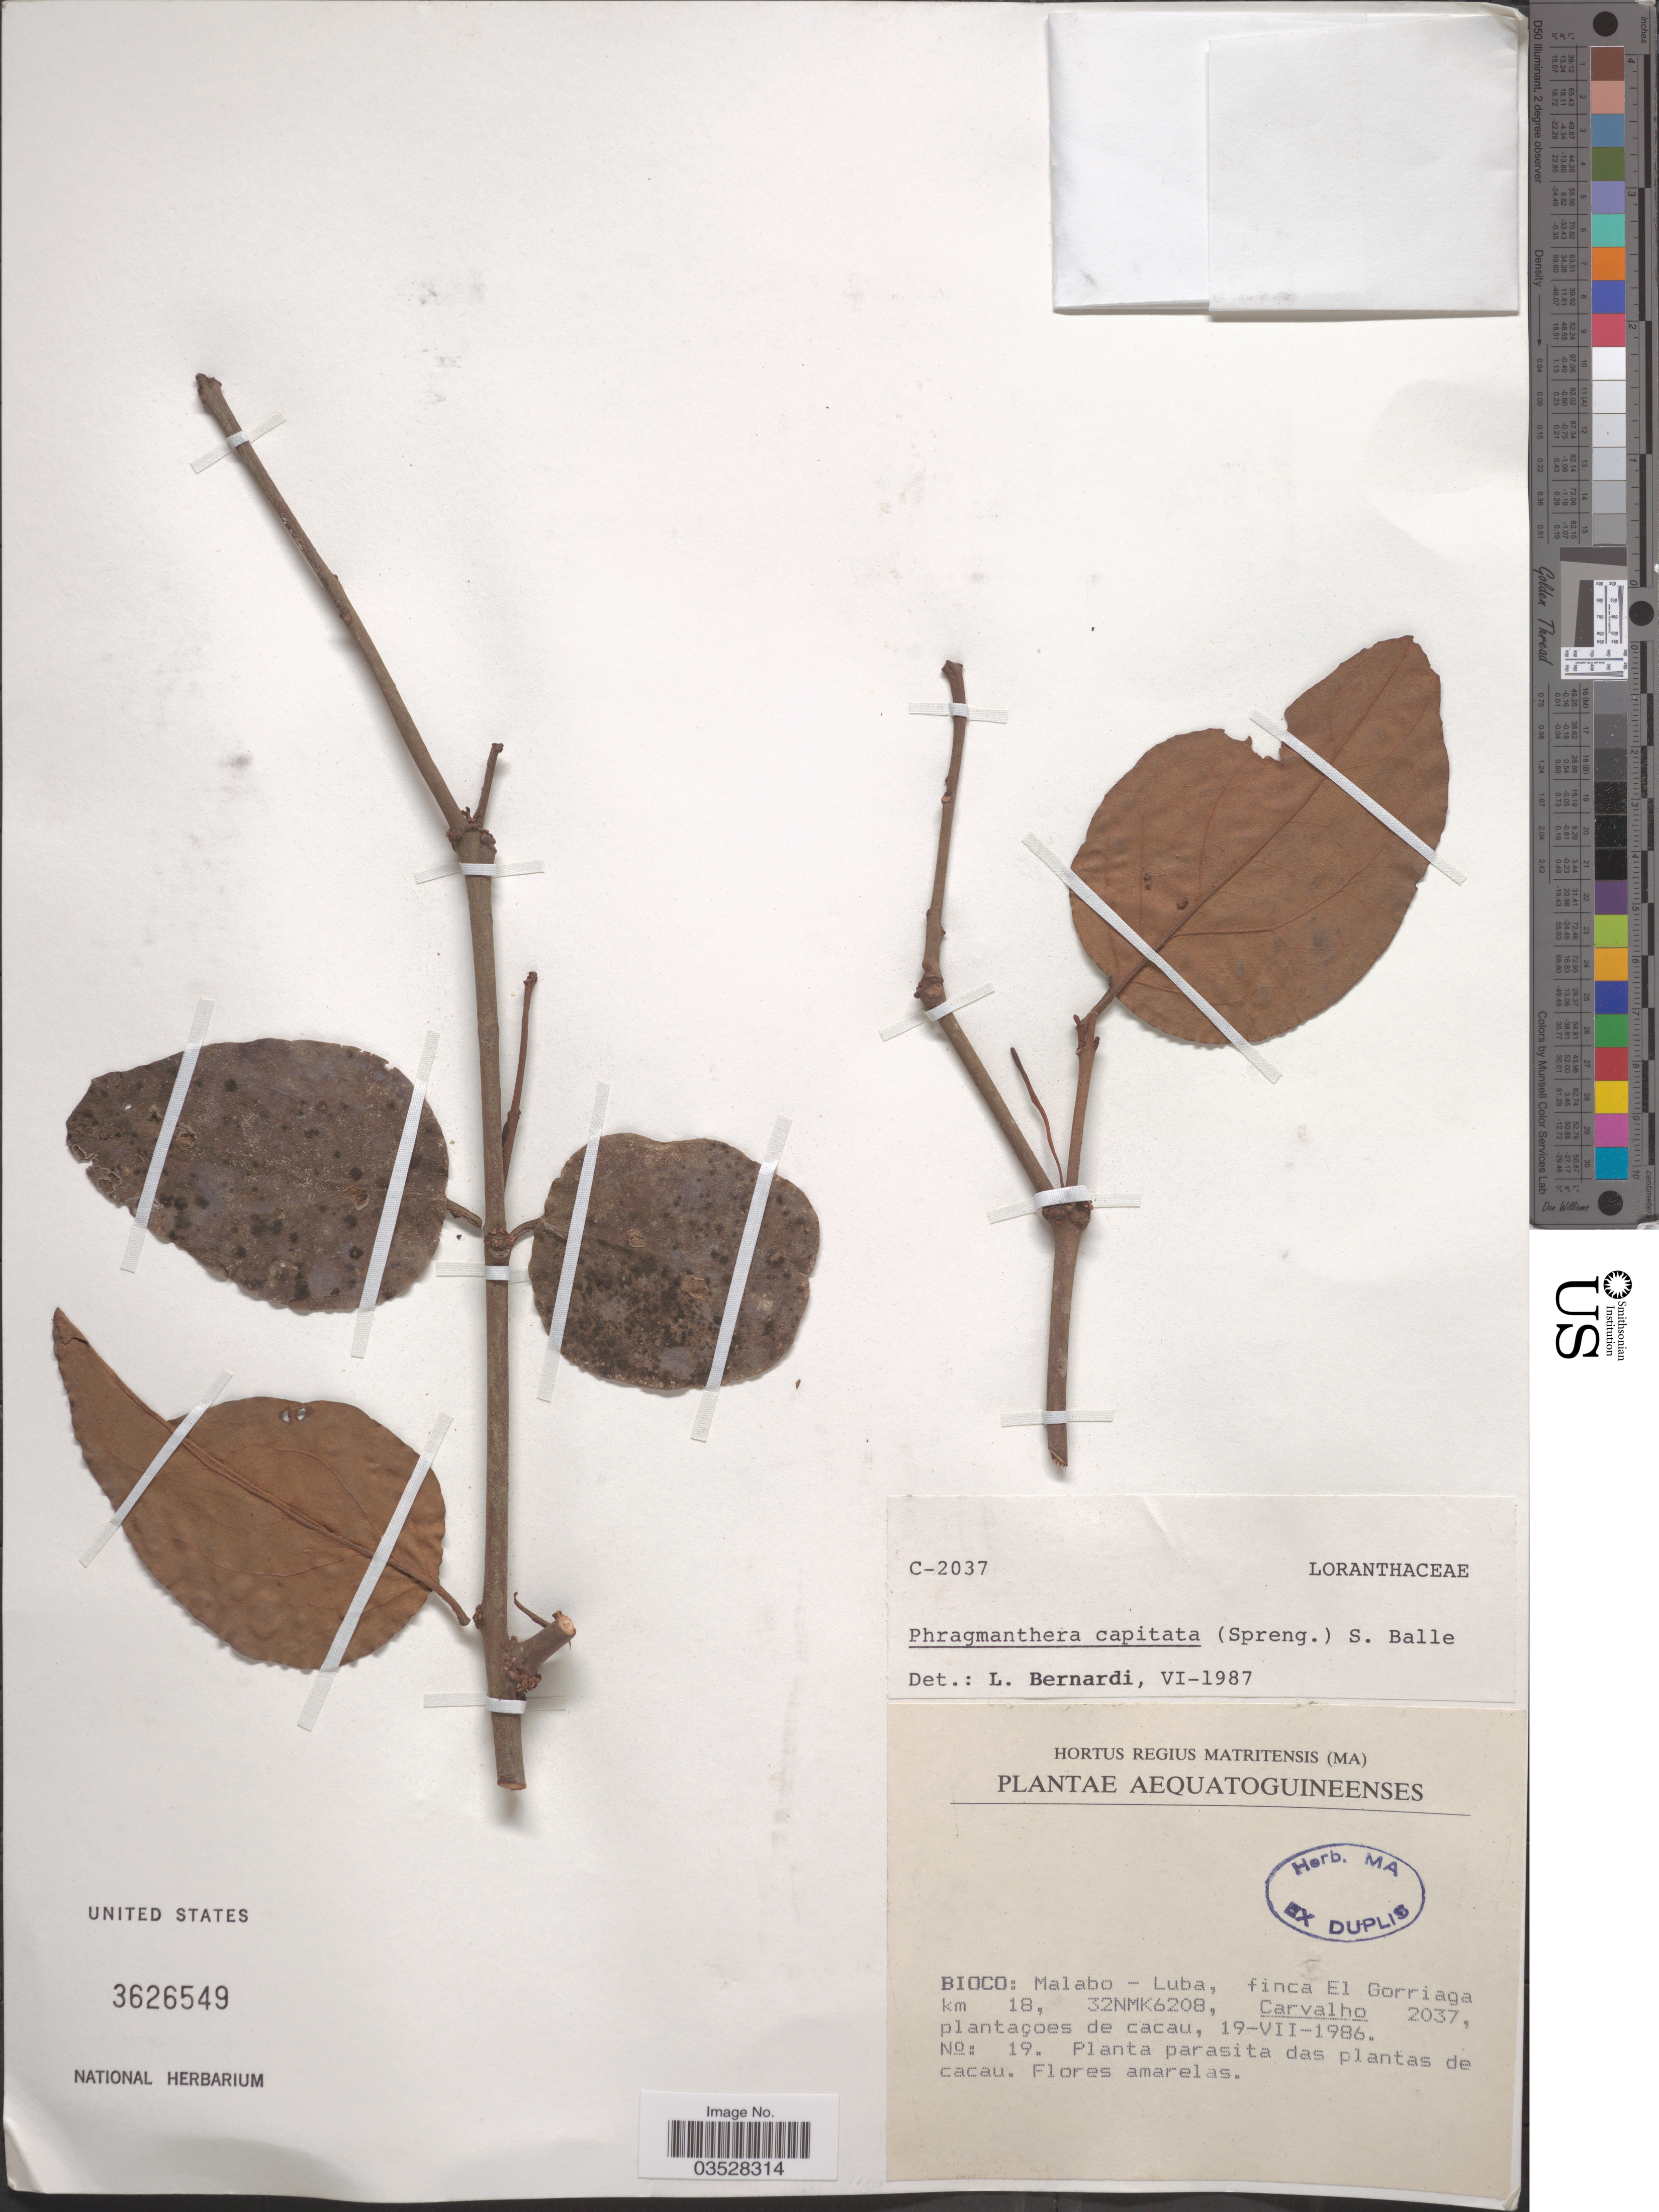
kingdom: Plantae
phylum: Tracheophyta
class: Magnoliopsida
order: Santalales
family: Loranthaceae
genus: Phragmanthera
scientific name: Phragmanthera capitata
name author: (Spreng.) Balle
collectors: Carvalho, --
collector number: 2037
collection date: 1986-07-19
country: Equatorial Guinea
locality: Bioco: Malabo-Luba, finca El Gorriaga km 18, 32NMK6208.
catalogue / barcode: US 3626549